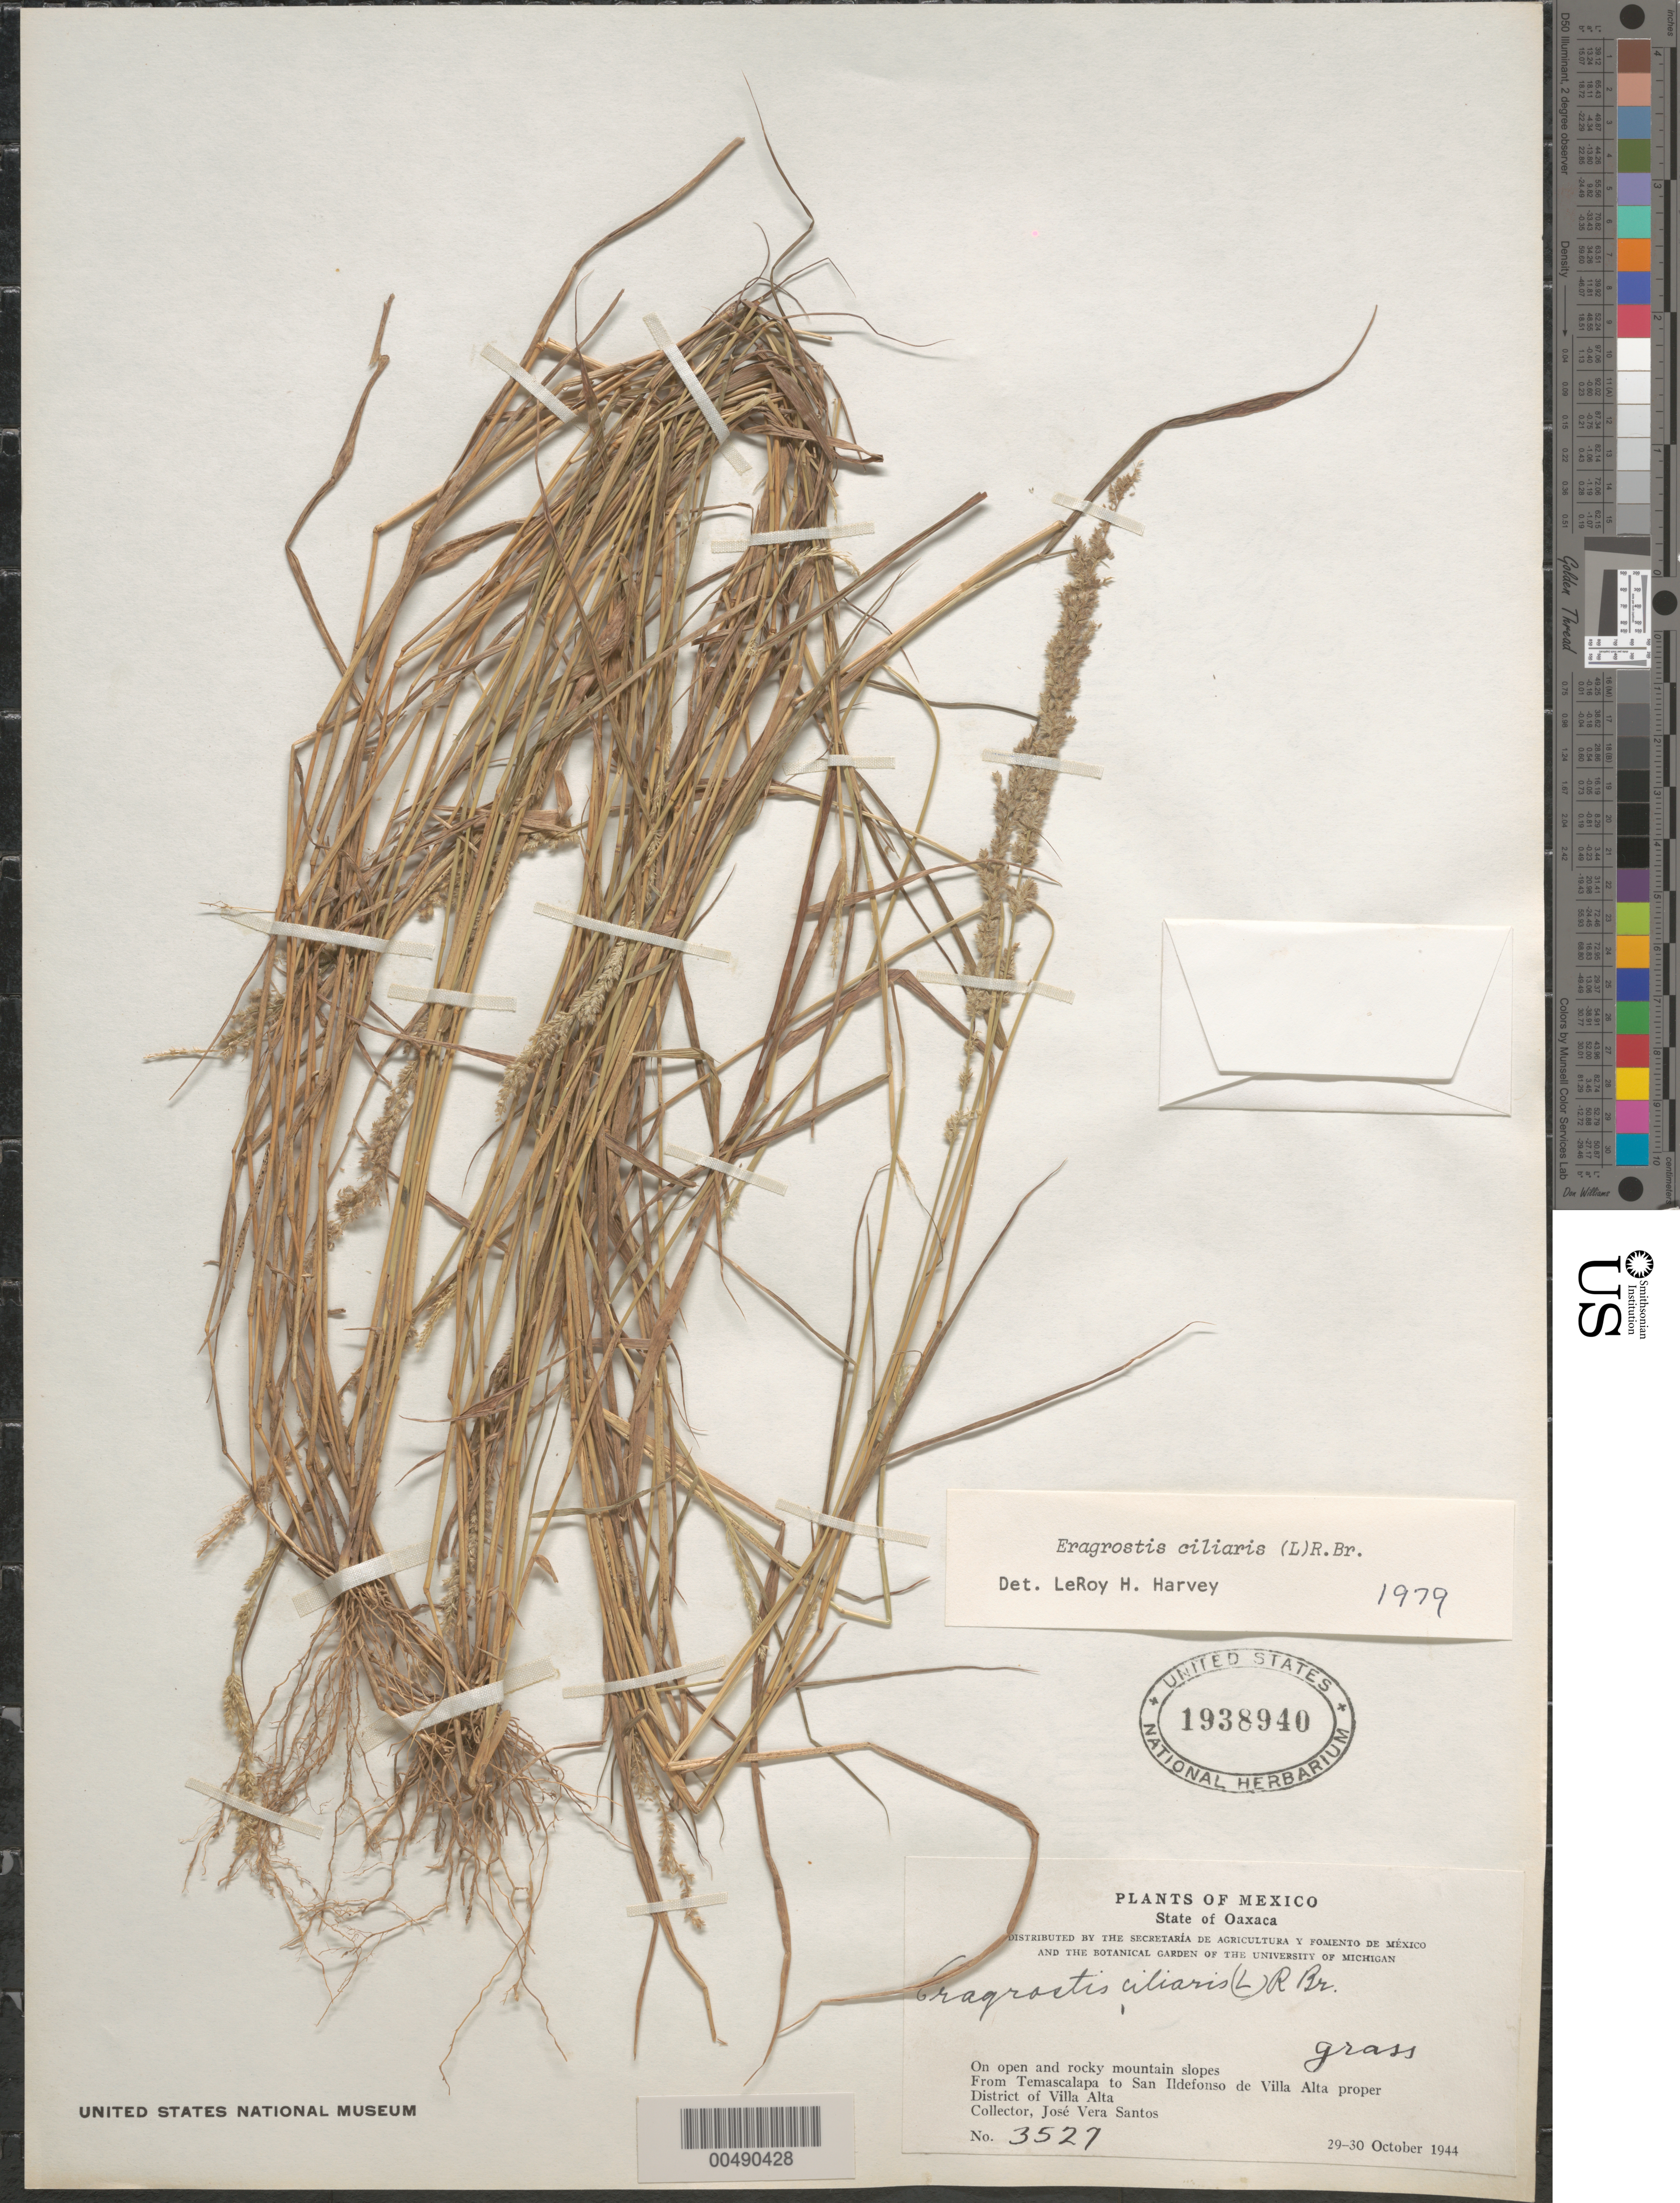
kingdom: Plantae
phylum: Tracheophyta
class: Liliopsida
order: Poales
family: Poaceae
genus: Eragrostis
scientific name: Eragrostis ciliaris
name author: (L.) R. Br.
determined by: Harvey, L. H.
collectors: J. V. Santos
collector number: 3527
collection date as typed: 29 Oct 1944 to 30 Oct 1944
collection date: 1944-10-29/1944-10-30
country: Mexico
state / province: Oaxaca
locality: From Temascalapa to San Ildefonso de Villa Alta proper, Villa Alta Dist.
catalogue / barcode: US 1938940